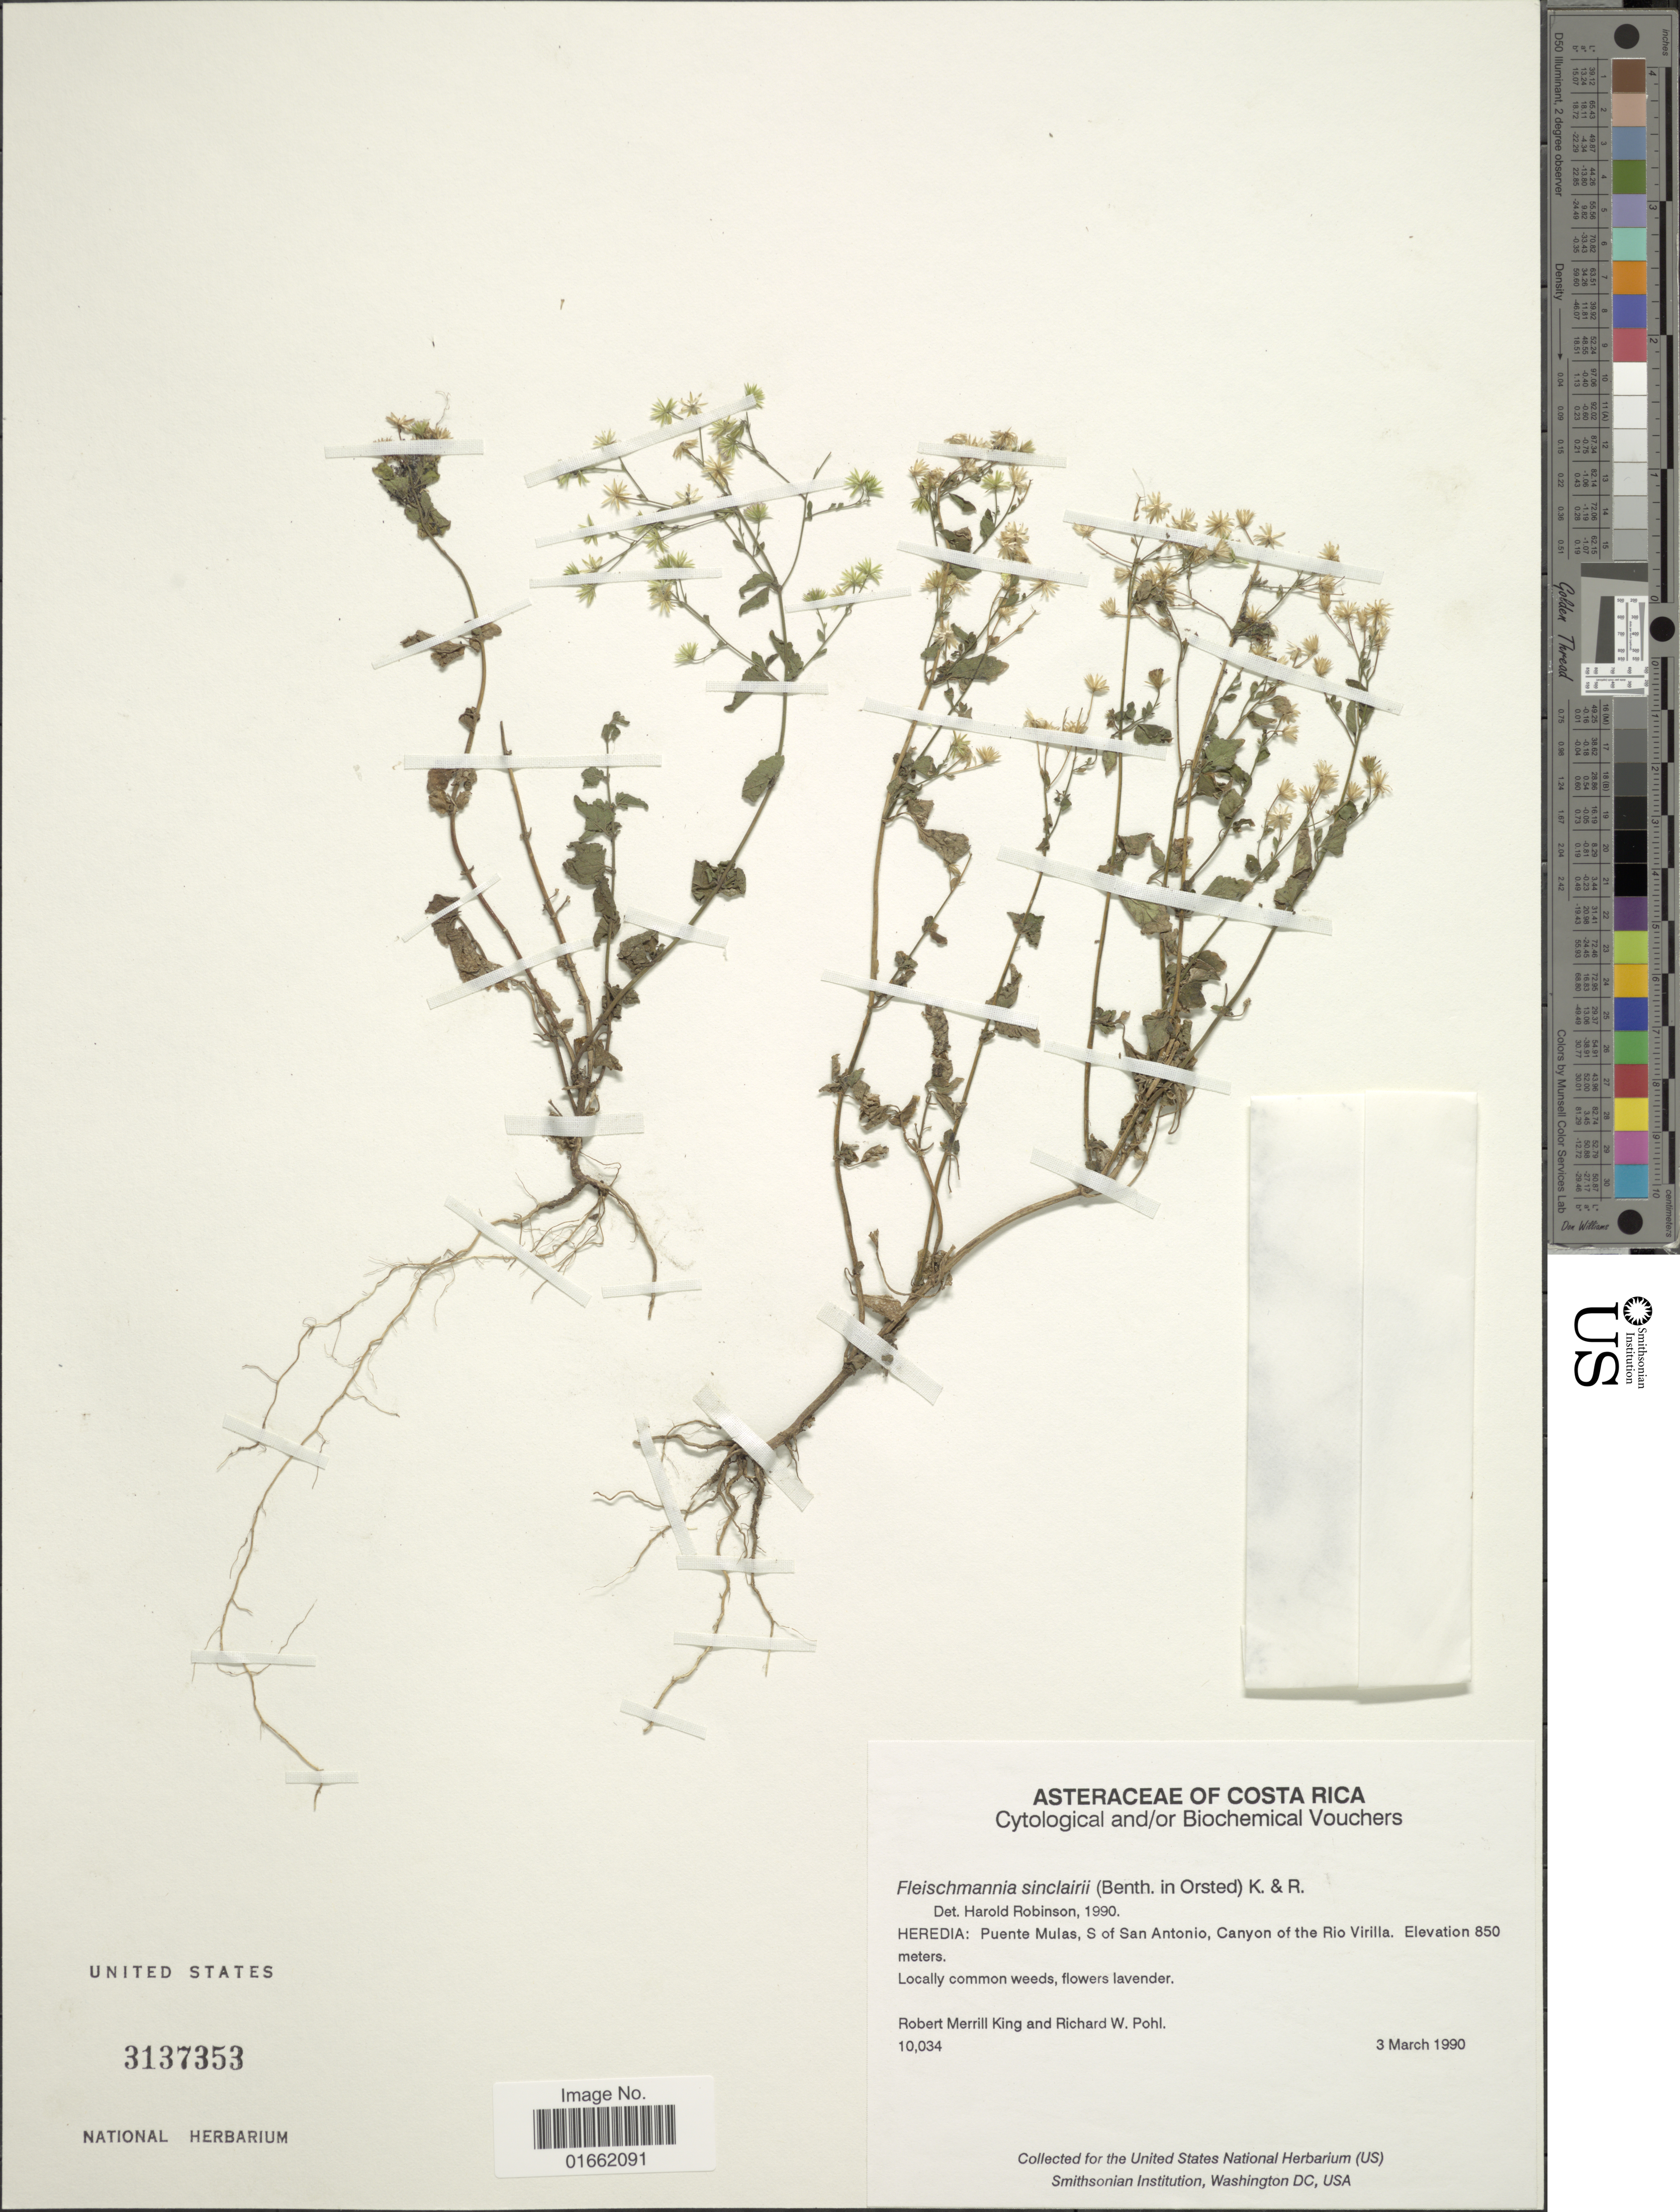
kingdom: Plantae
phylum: Tracheophyta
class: Magnoliopsida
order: Asterales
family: Asteraceae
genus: Fleischmannia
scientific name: Fleischmannia sinclairii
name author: (Benth. ex Oerst.) R.M. King & H. Rob.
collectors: R. M. King & R. W. Pohl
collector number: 10034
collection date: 1990-03-03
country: Costa Rica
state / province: Heredia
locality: Heredia: Puente Mulas, S of San Antonio, Canyon of the Rio Virilla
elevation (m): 850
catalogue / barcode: US 3137353